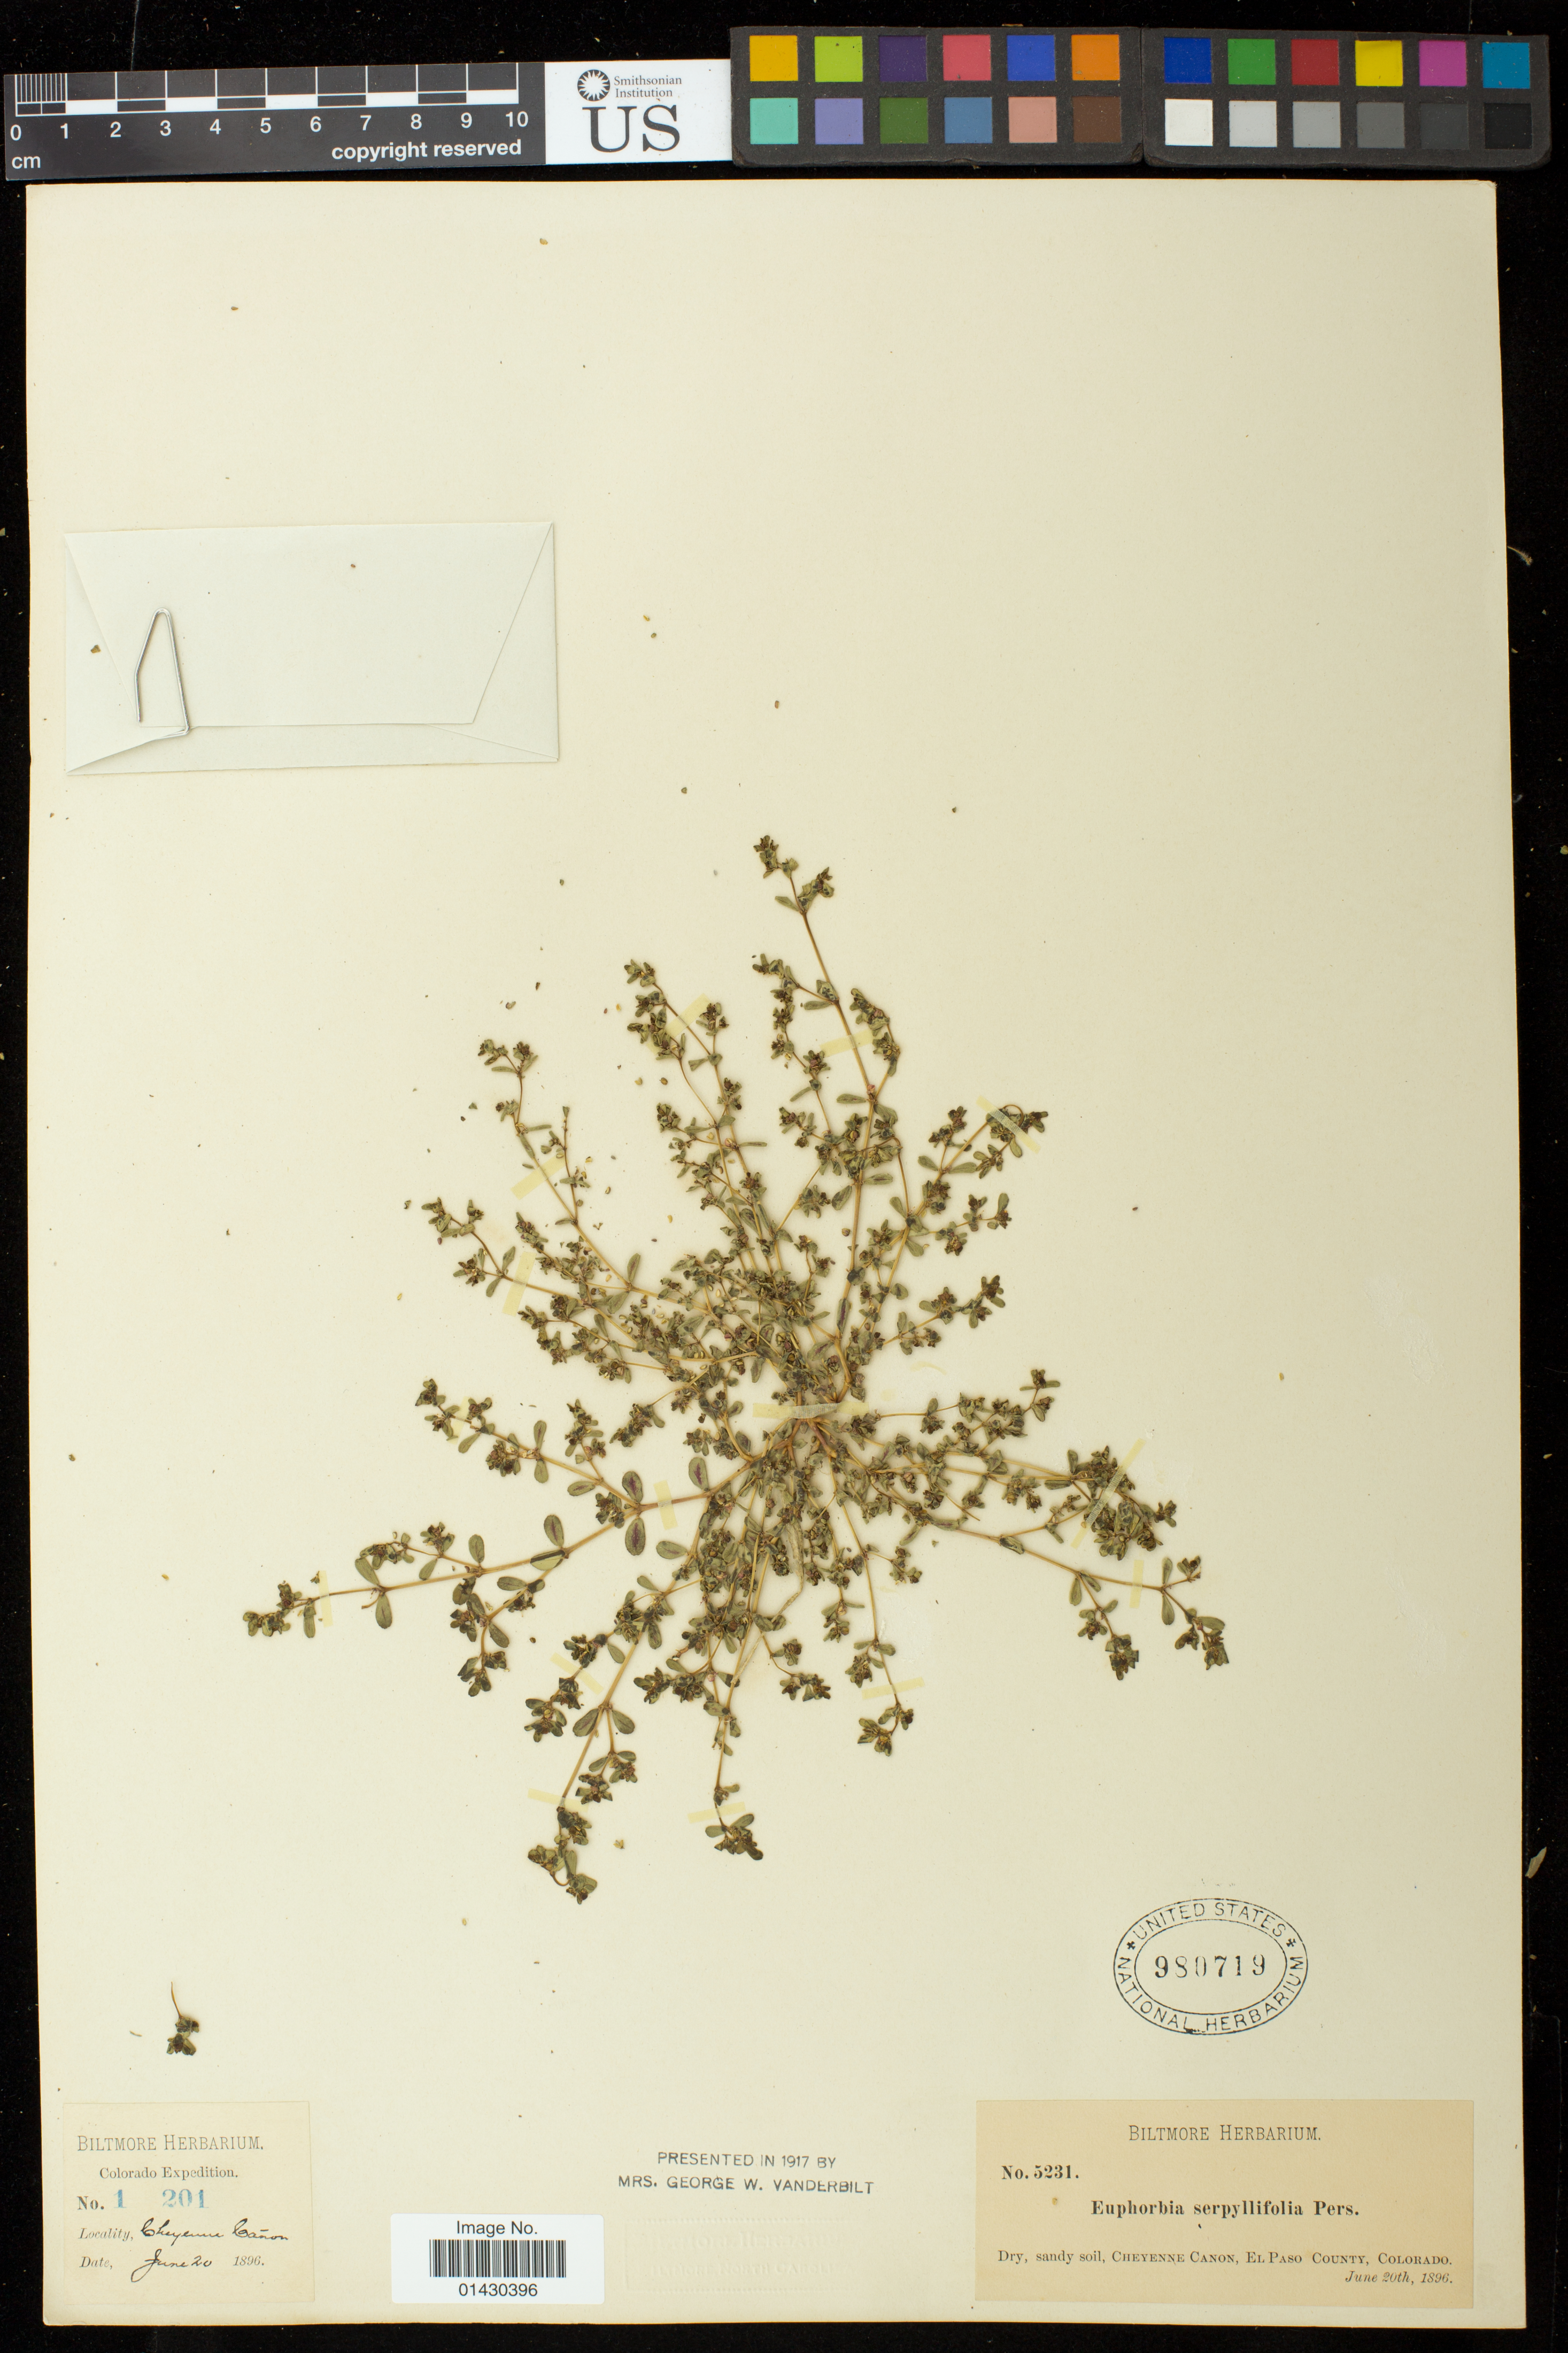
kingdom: Plantae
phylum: Tracheophyta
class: Magnoliopsida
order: Malpighiales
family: Euphorbiaceae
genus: Euphorbia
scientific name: Euphorbia serpillifolia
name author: Pers.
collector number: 5231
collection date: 1896-06-20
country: United States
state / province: Colorado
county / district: El Paso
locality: Cheyenne Canon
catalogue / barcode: US 980719